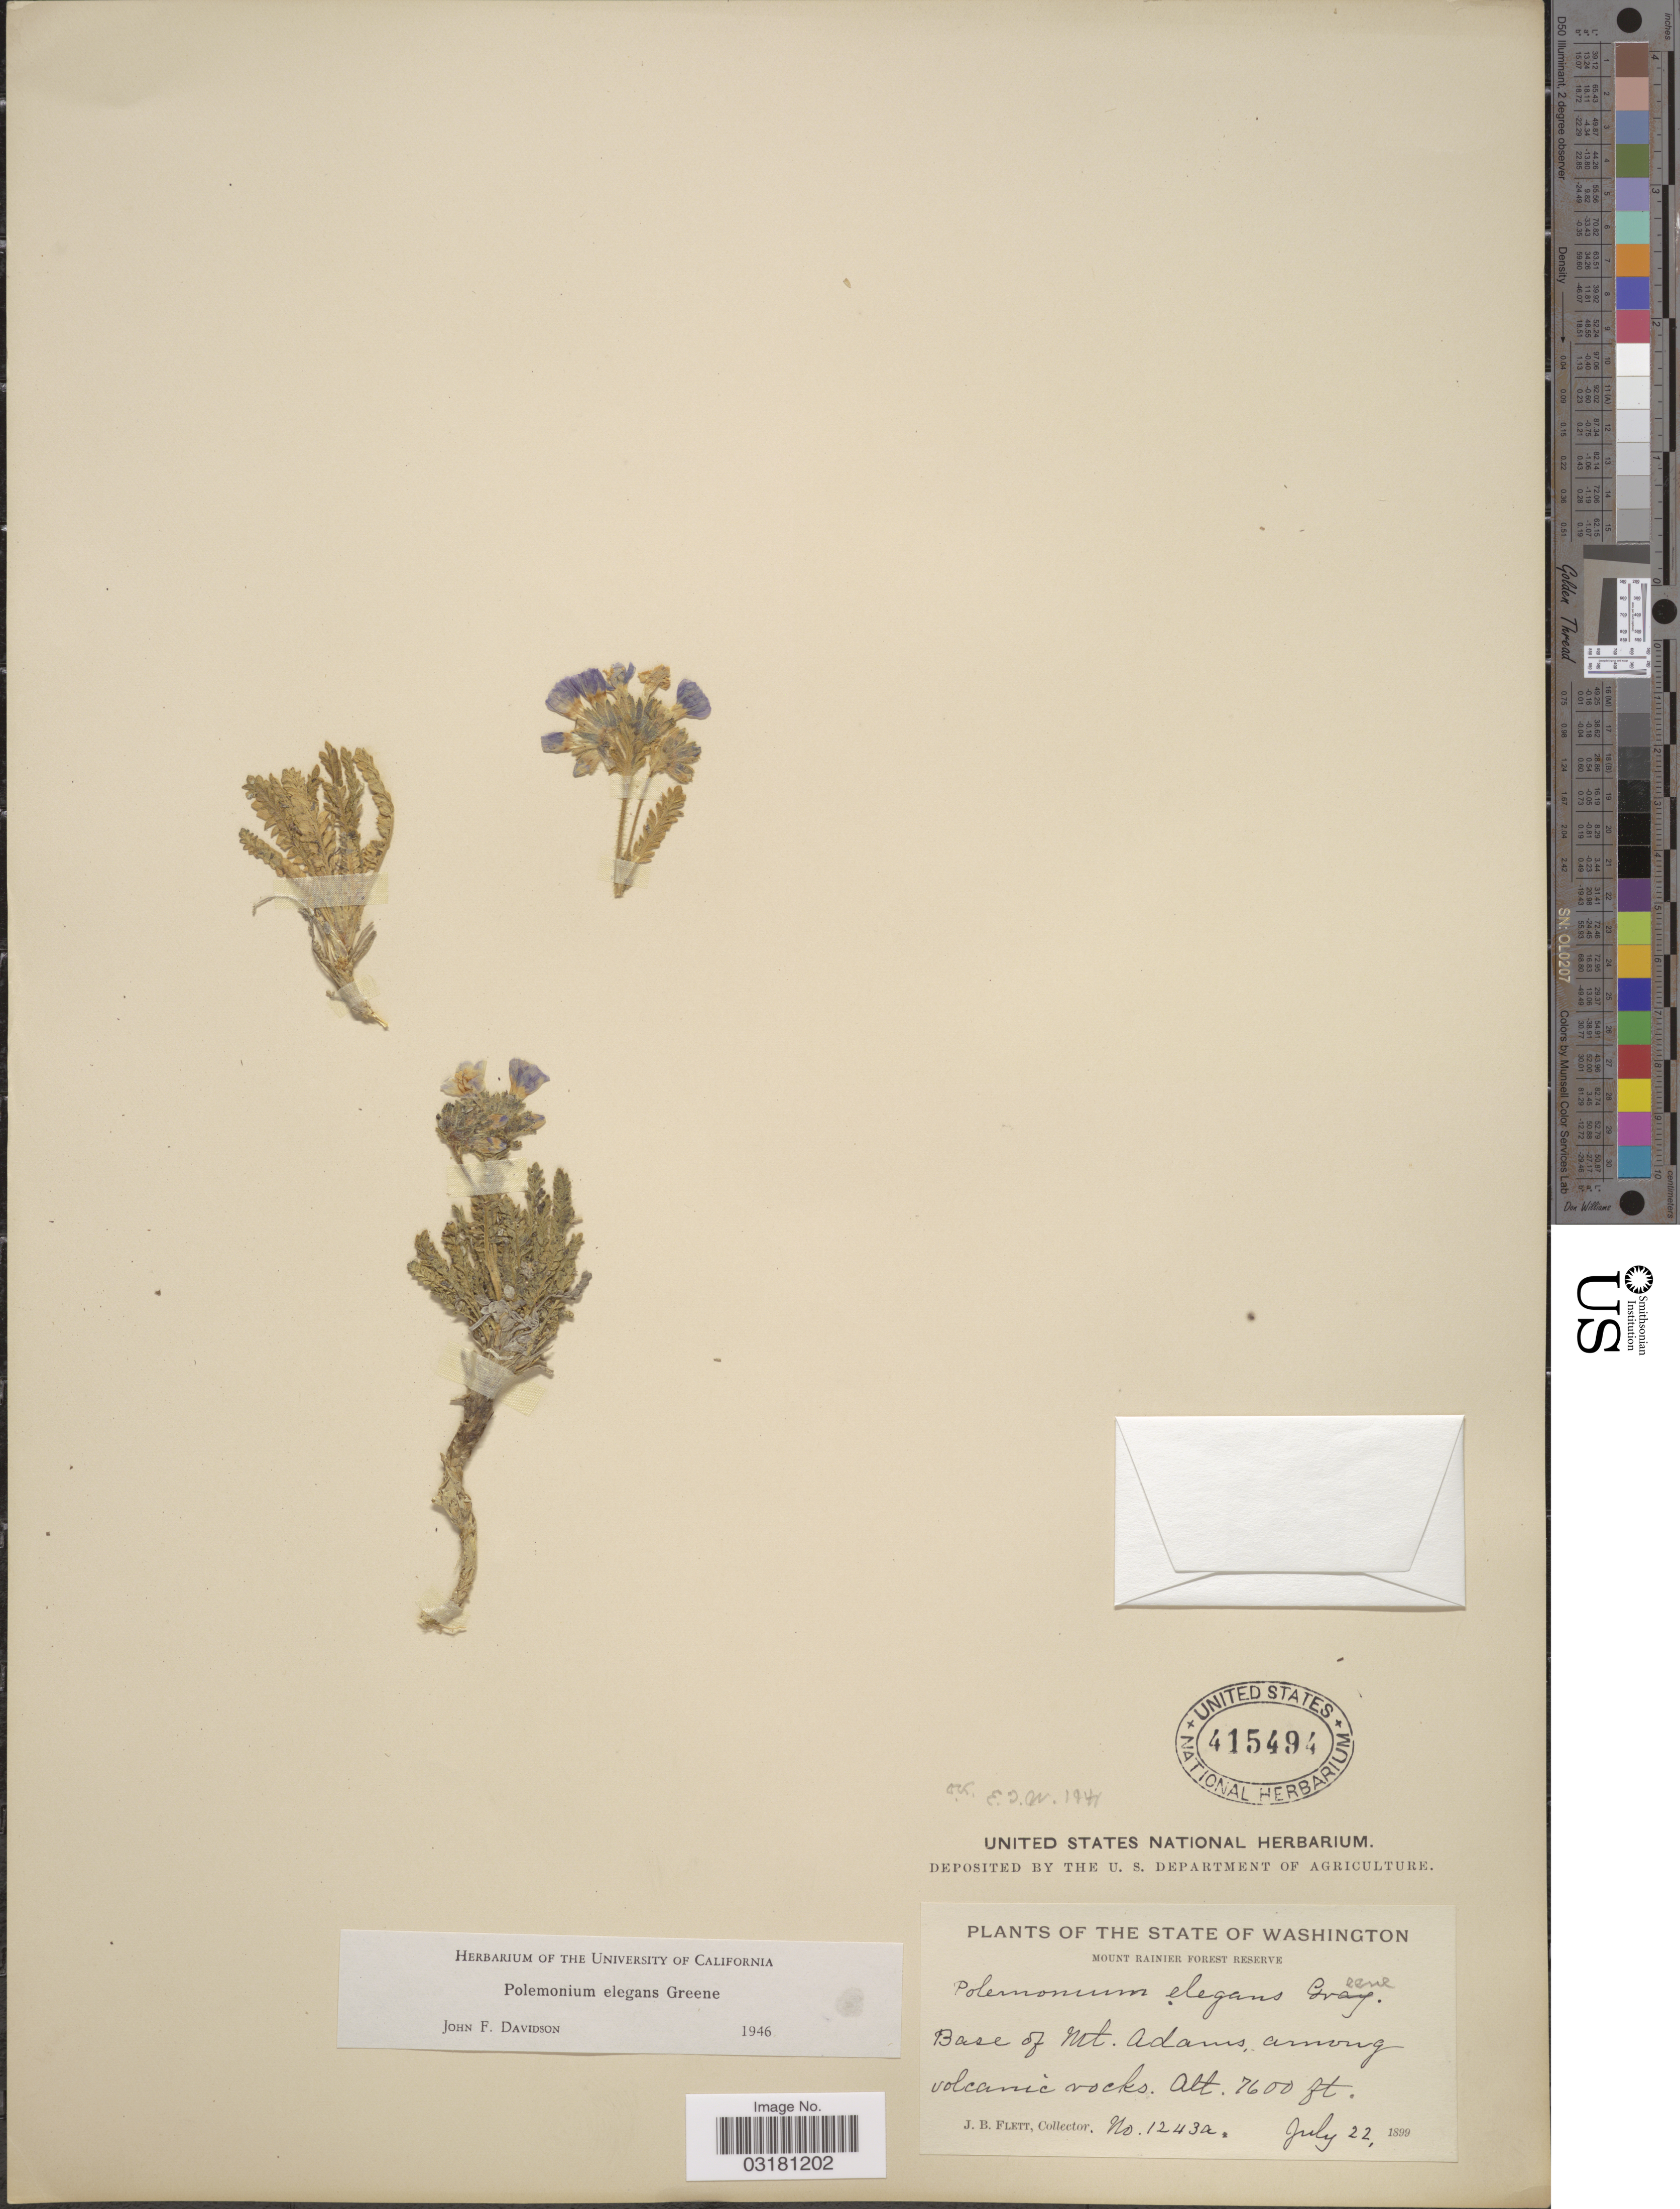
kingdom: Plantae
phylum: Tracheophyta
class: Magnoliopsida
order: Ericales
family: Polemoniaceae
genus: Polemonium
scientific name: Polemonium elegans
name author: S.W. Greene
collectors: J. Flett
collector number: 1243a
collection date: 1899-07-22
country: United States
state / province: Washington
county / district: Yakima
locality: Mount Rainier Forest Reserve. Base of Mt. Adams.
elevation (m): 2316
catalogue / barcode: US 415494